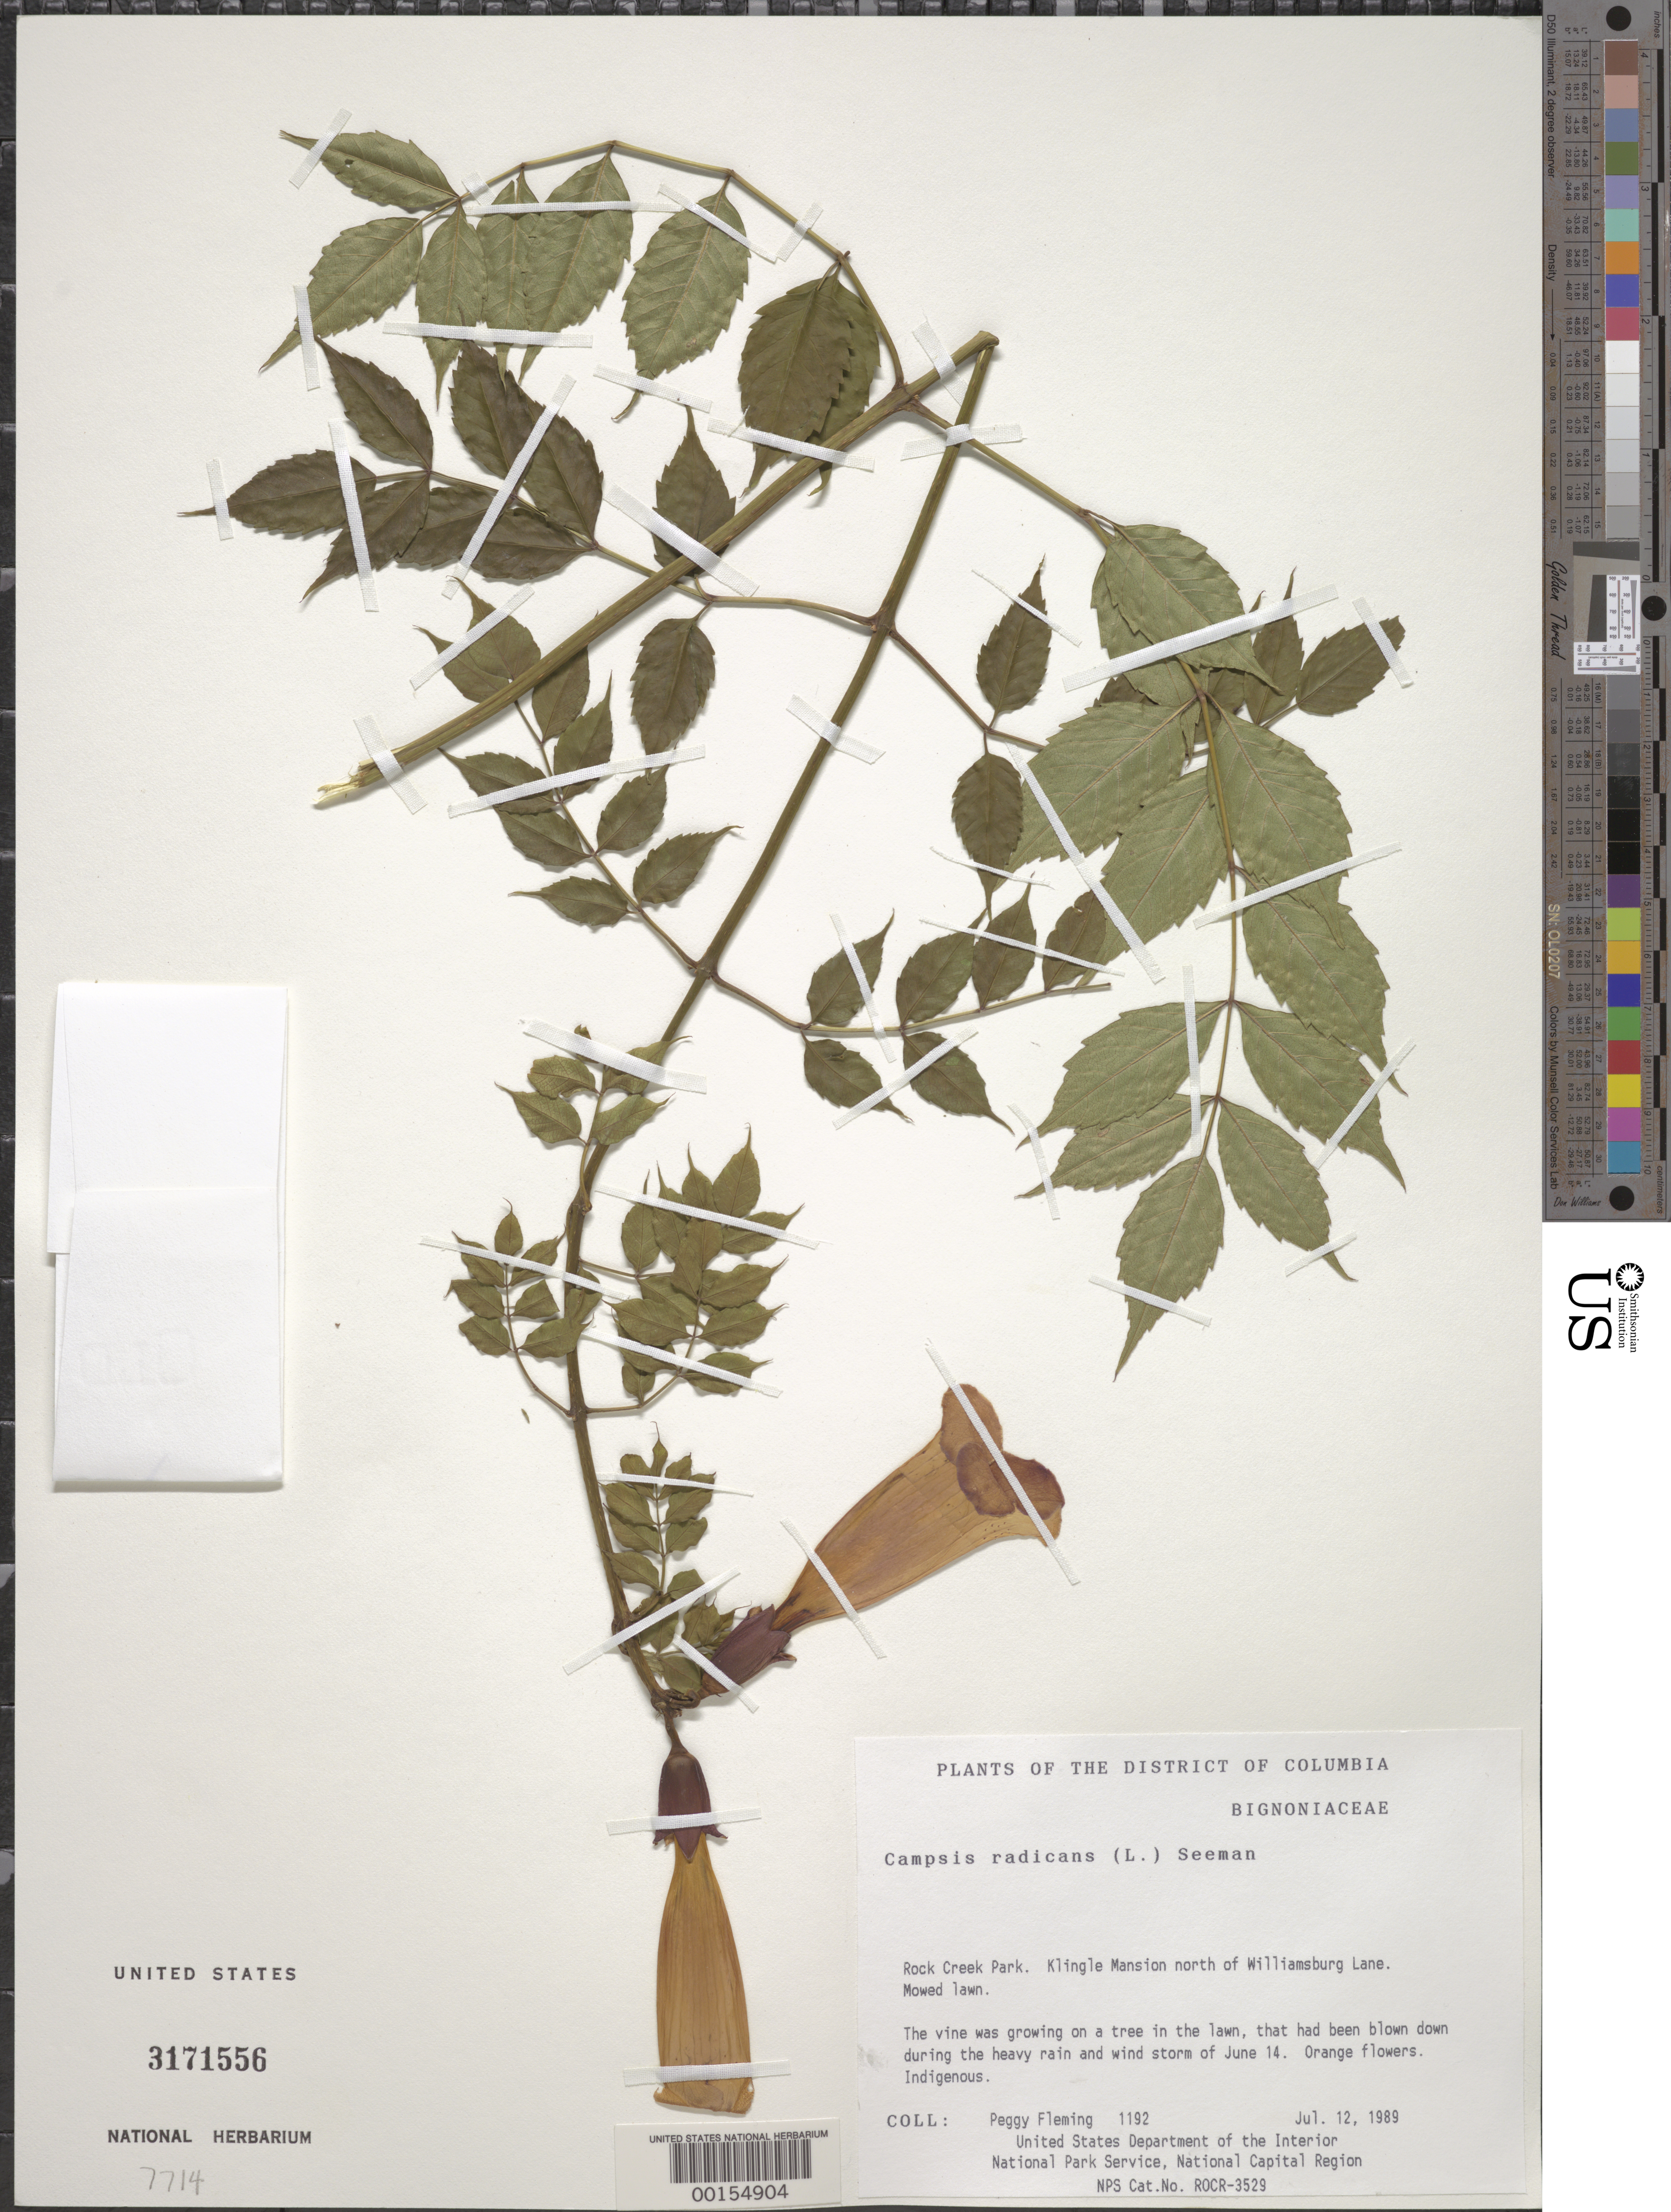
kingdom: Plantae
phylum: Tracheophyta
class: Magnoliopsida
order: Lamiales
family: Bignoniaceae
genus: Campsis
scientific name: Campsis radicans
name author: (L.) Seem.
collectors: P. Fleming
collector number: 1192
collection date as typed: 12 Jul 1989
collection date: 1989-07-12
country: United States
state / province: District of Columbia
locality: Rock Creek Park, Klingle Mansion N of Williamsburg Lane Rock Creek Park & vicinity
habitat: Mowed lawn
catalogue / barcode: US 3171556